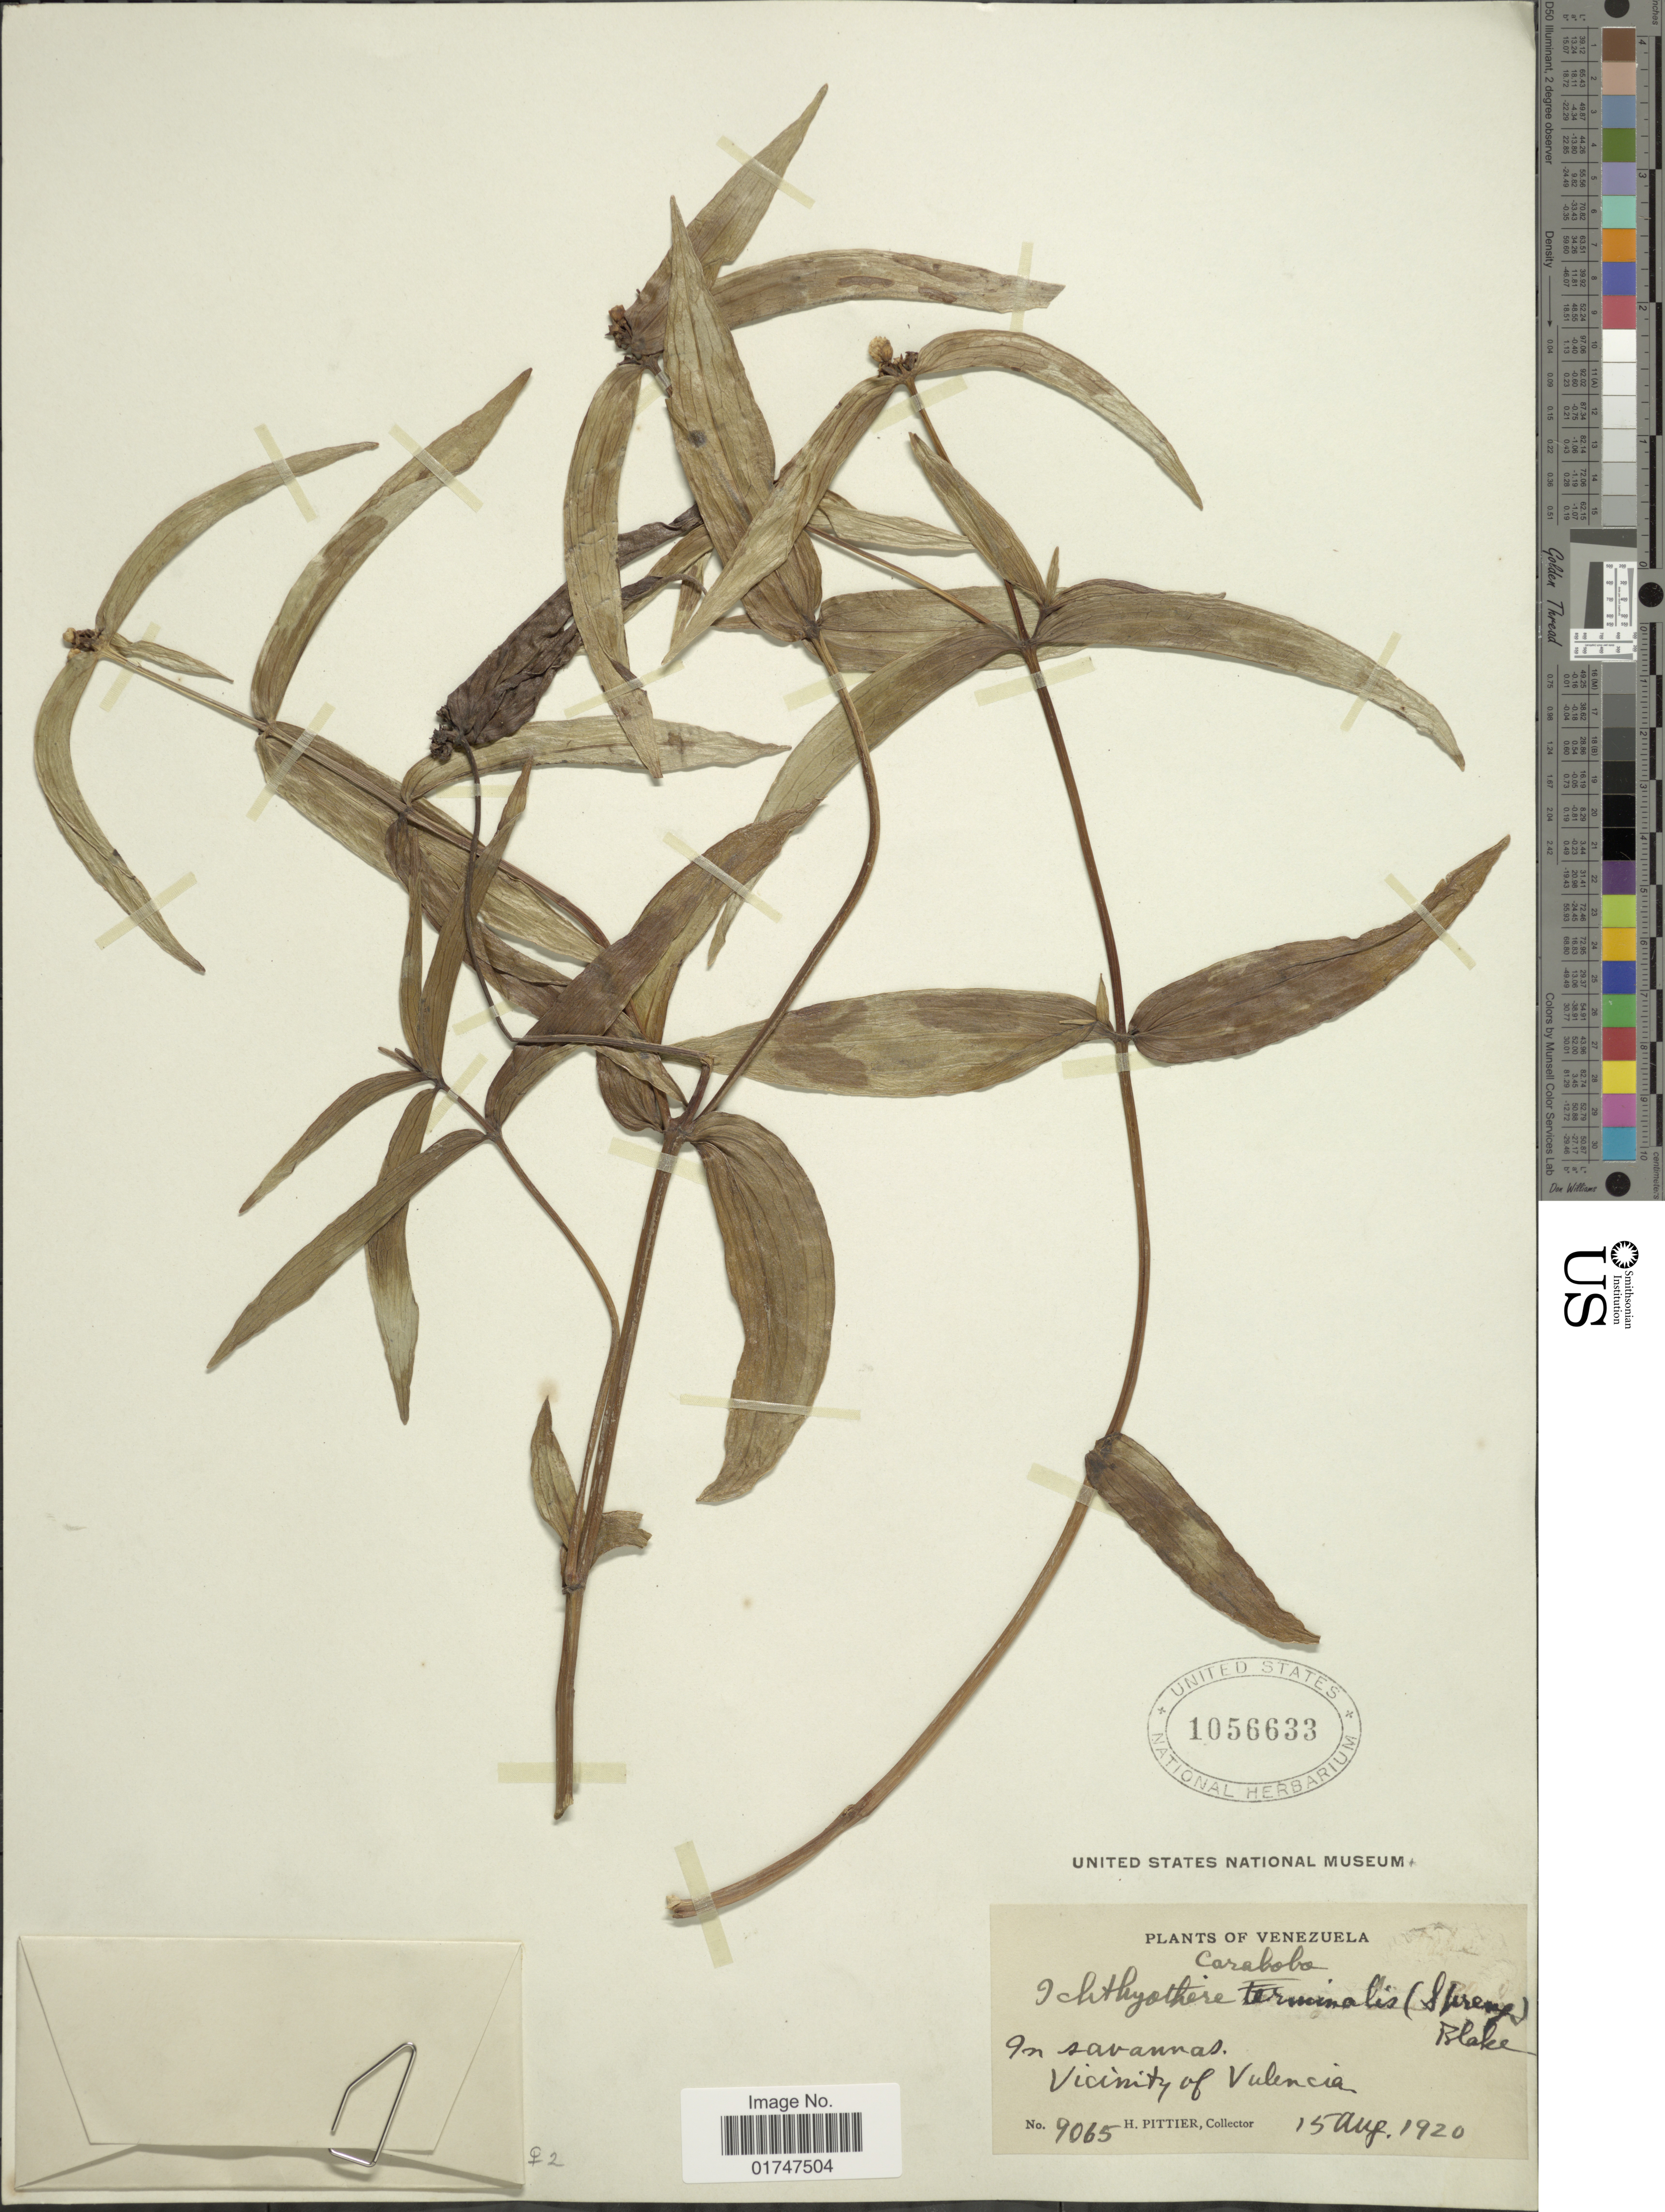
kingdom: Plantae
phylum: Tracheophyta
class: Magnoliopsida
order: Asterales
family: Asteraceae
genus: Ichthyothere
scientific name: Ichthyothere terminalis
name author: (Spreng.) S.F. Blake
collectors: H. F. Pittier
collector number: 9065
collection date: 1920-08-15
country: Venezuela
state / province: Carabobo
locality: In savannas. Vicinity of Vulencia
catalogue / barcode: US 1056633